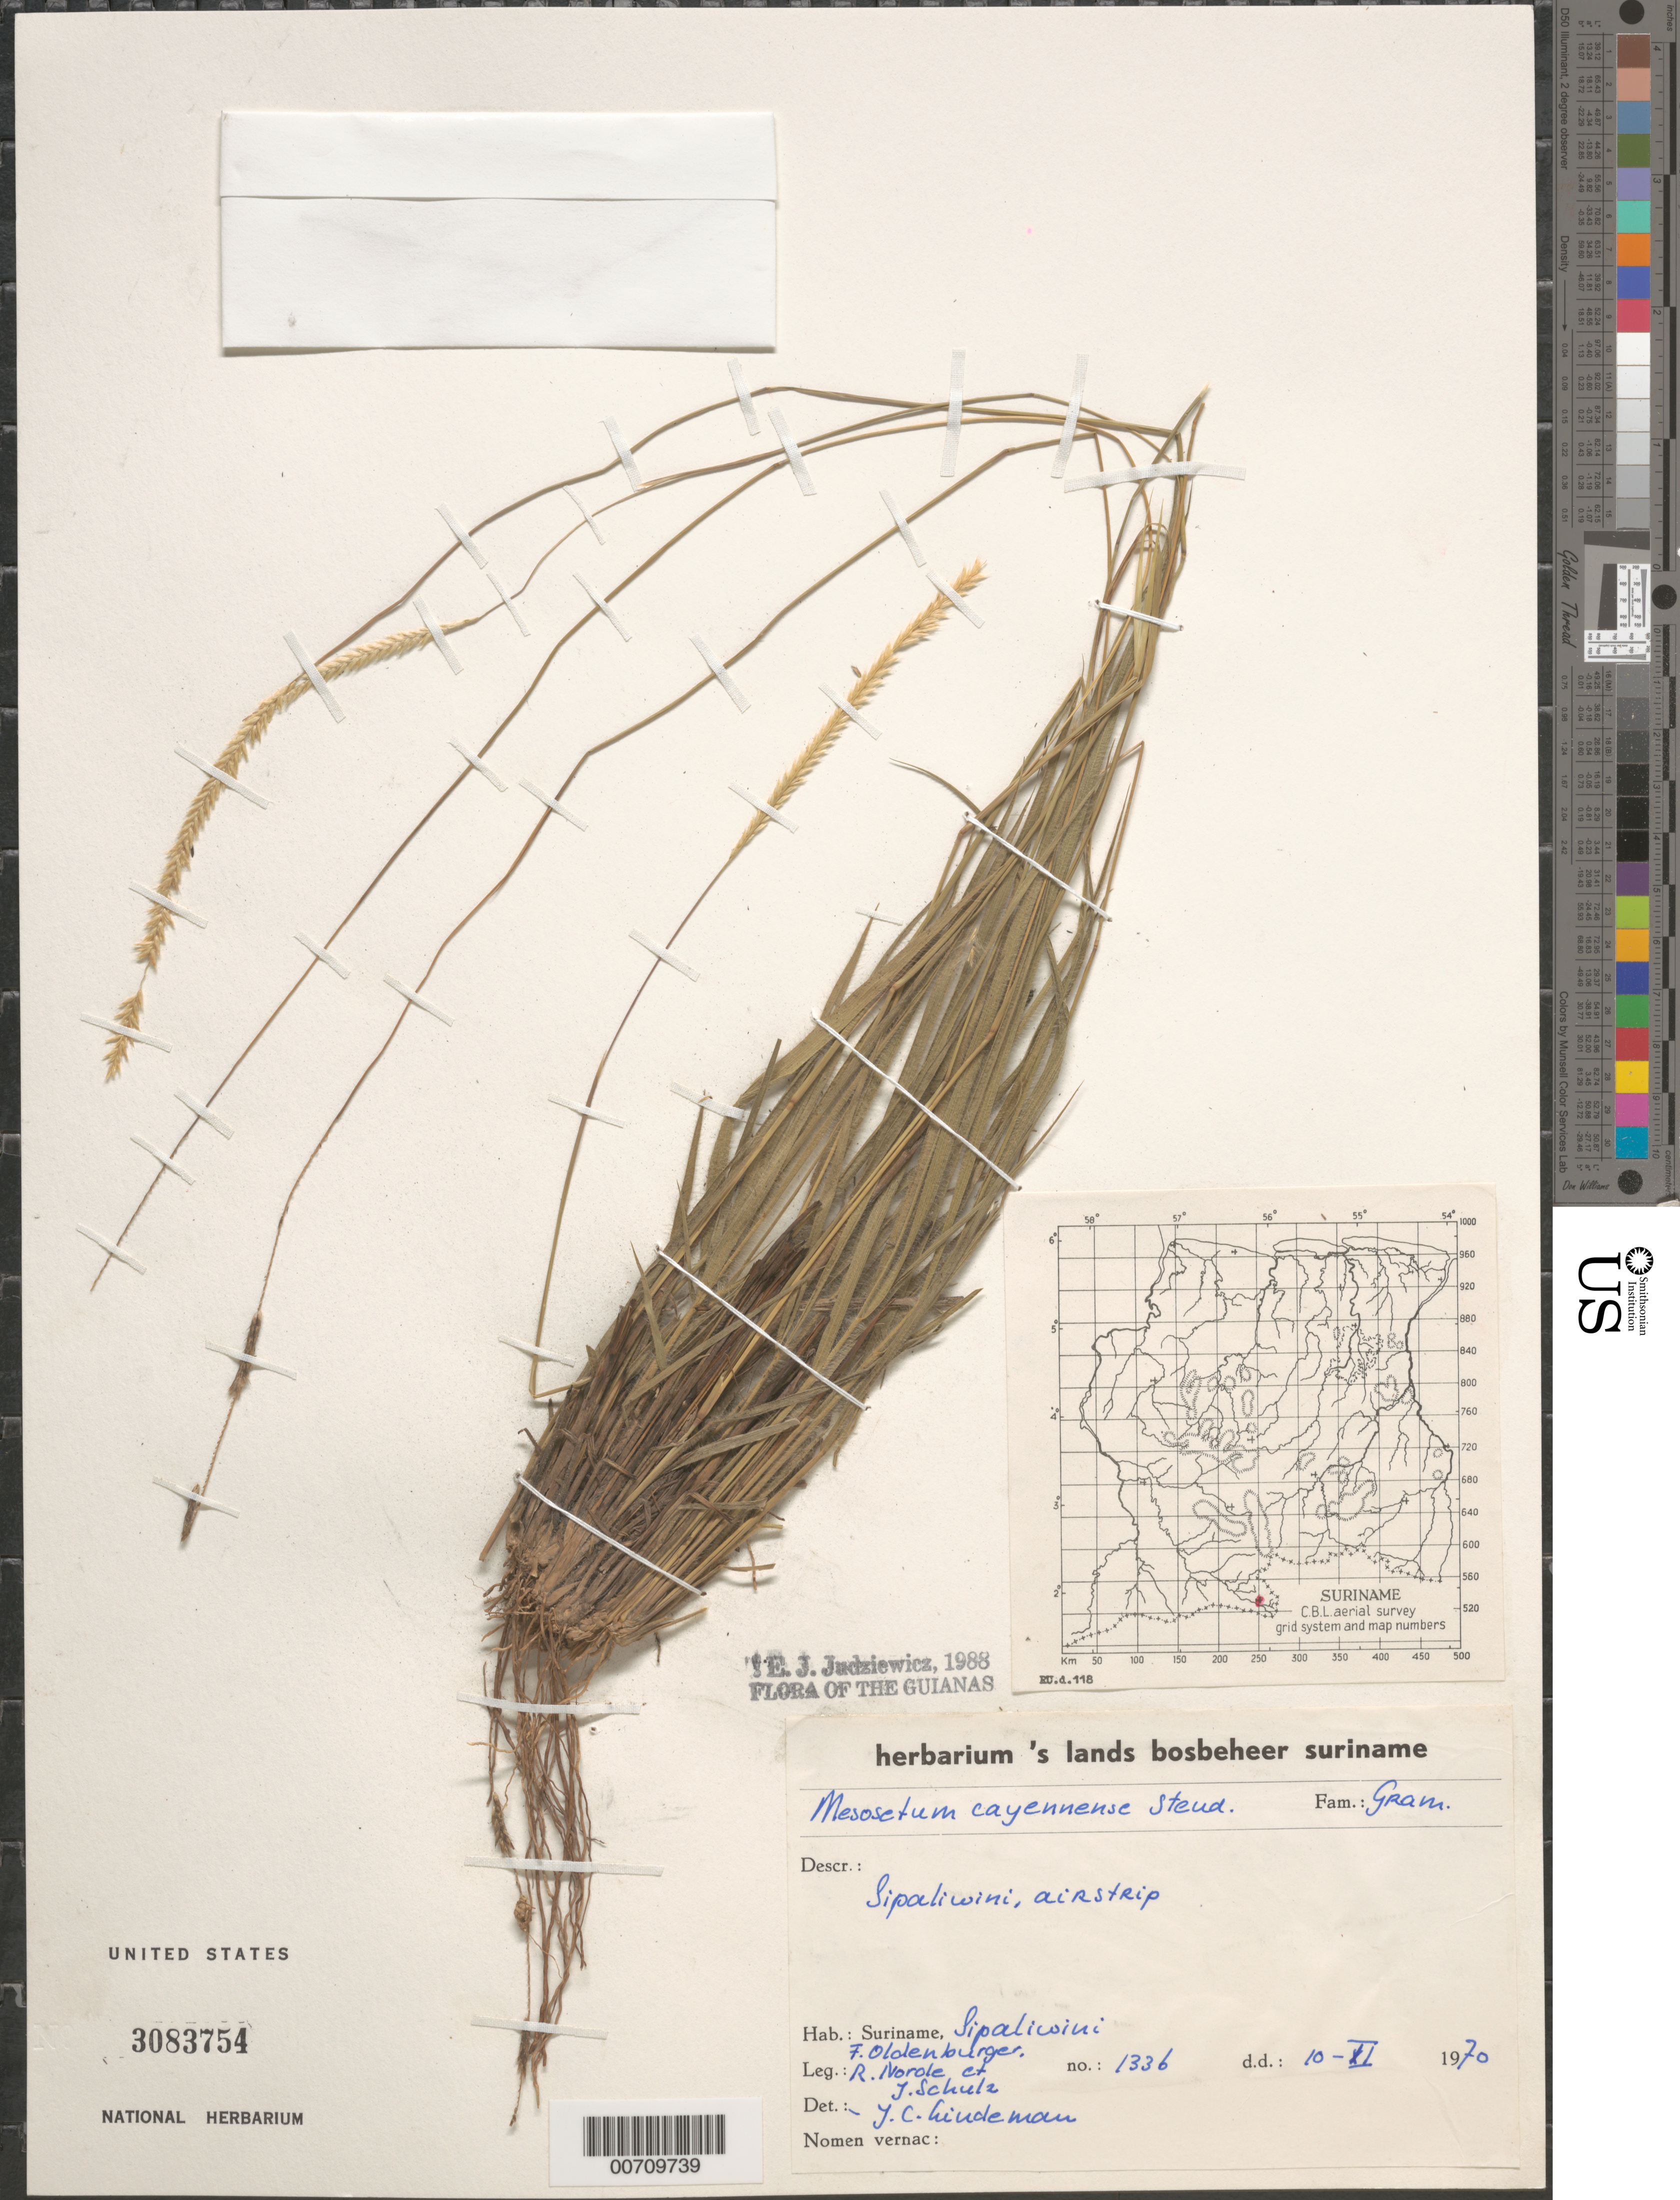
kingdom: Plantae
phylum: Tracheophyta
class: Liliopsida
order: Poales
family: Poaceae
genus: Mesosetum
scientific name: Mesosetum blakei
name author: Swallen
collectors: F. Oldenburger, R. Norole & J. Schulz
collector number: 1336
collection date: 1970-11-10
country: Suriname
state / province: Sipaliwini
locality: Guianas. Sipaliwini, airstrip.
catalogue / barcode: US 3083754